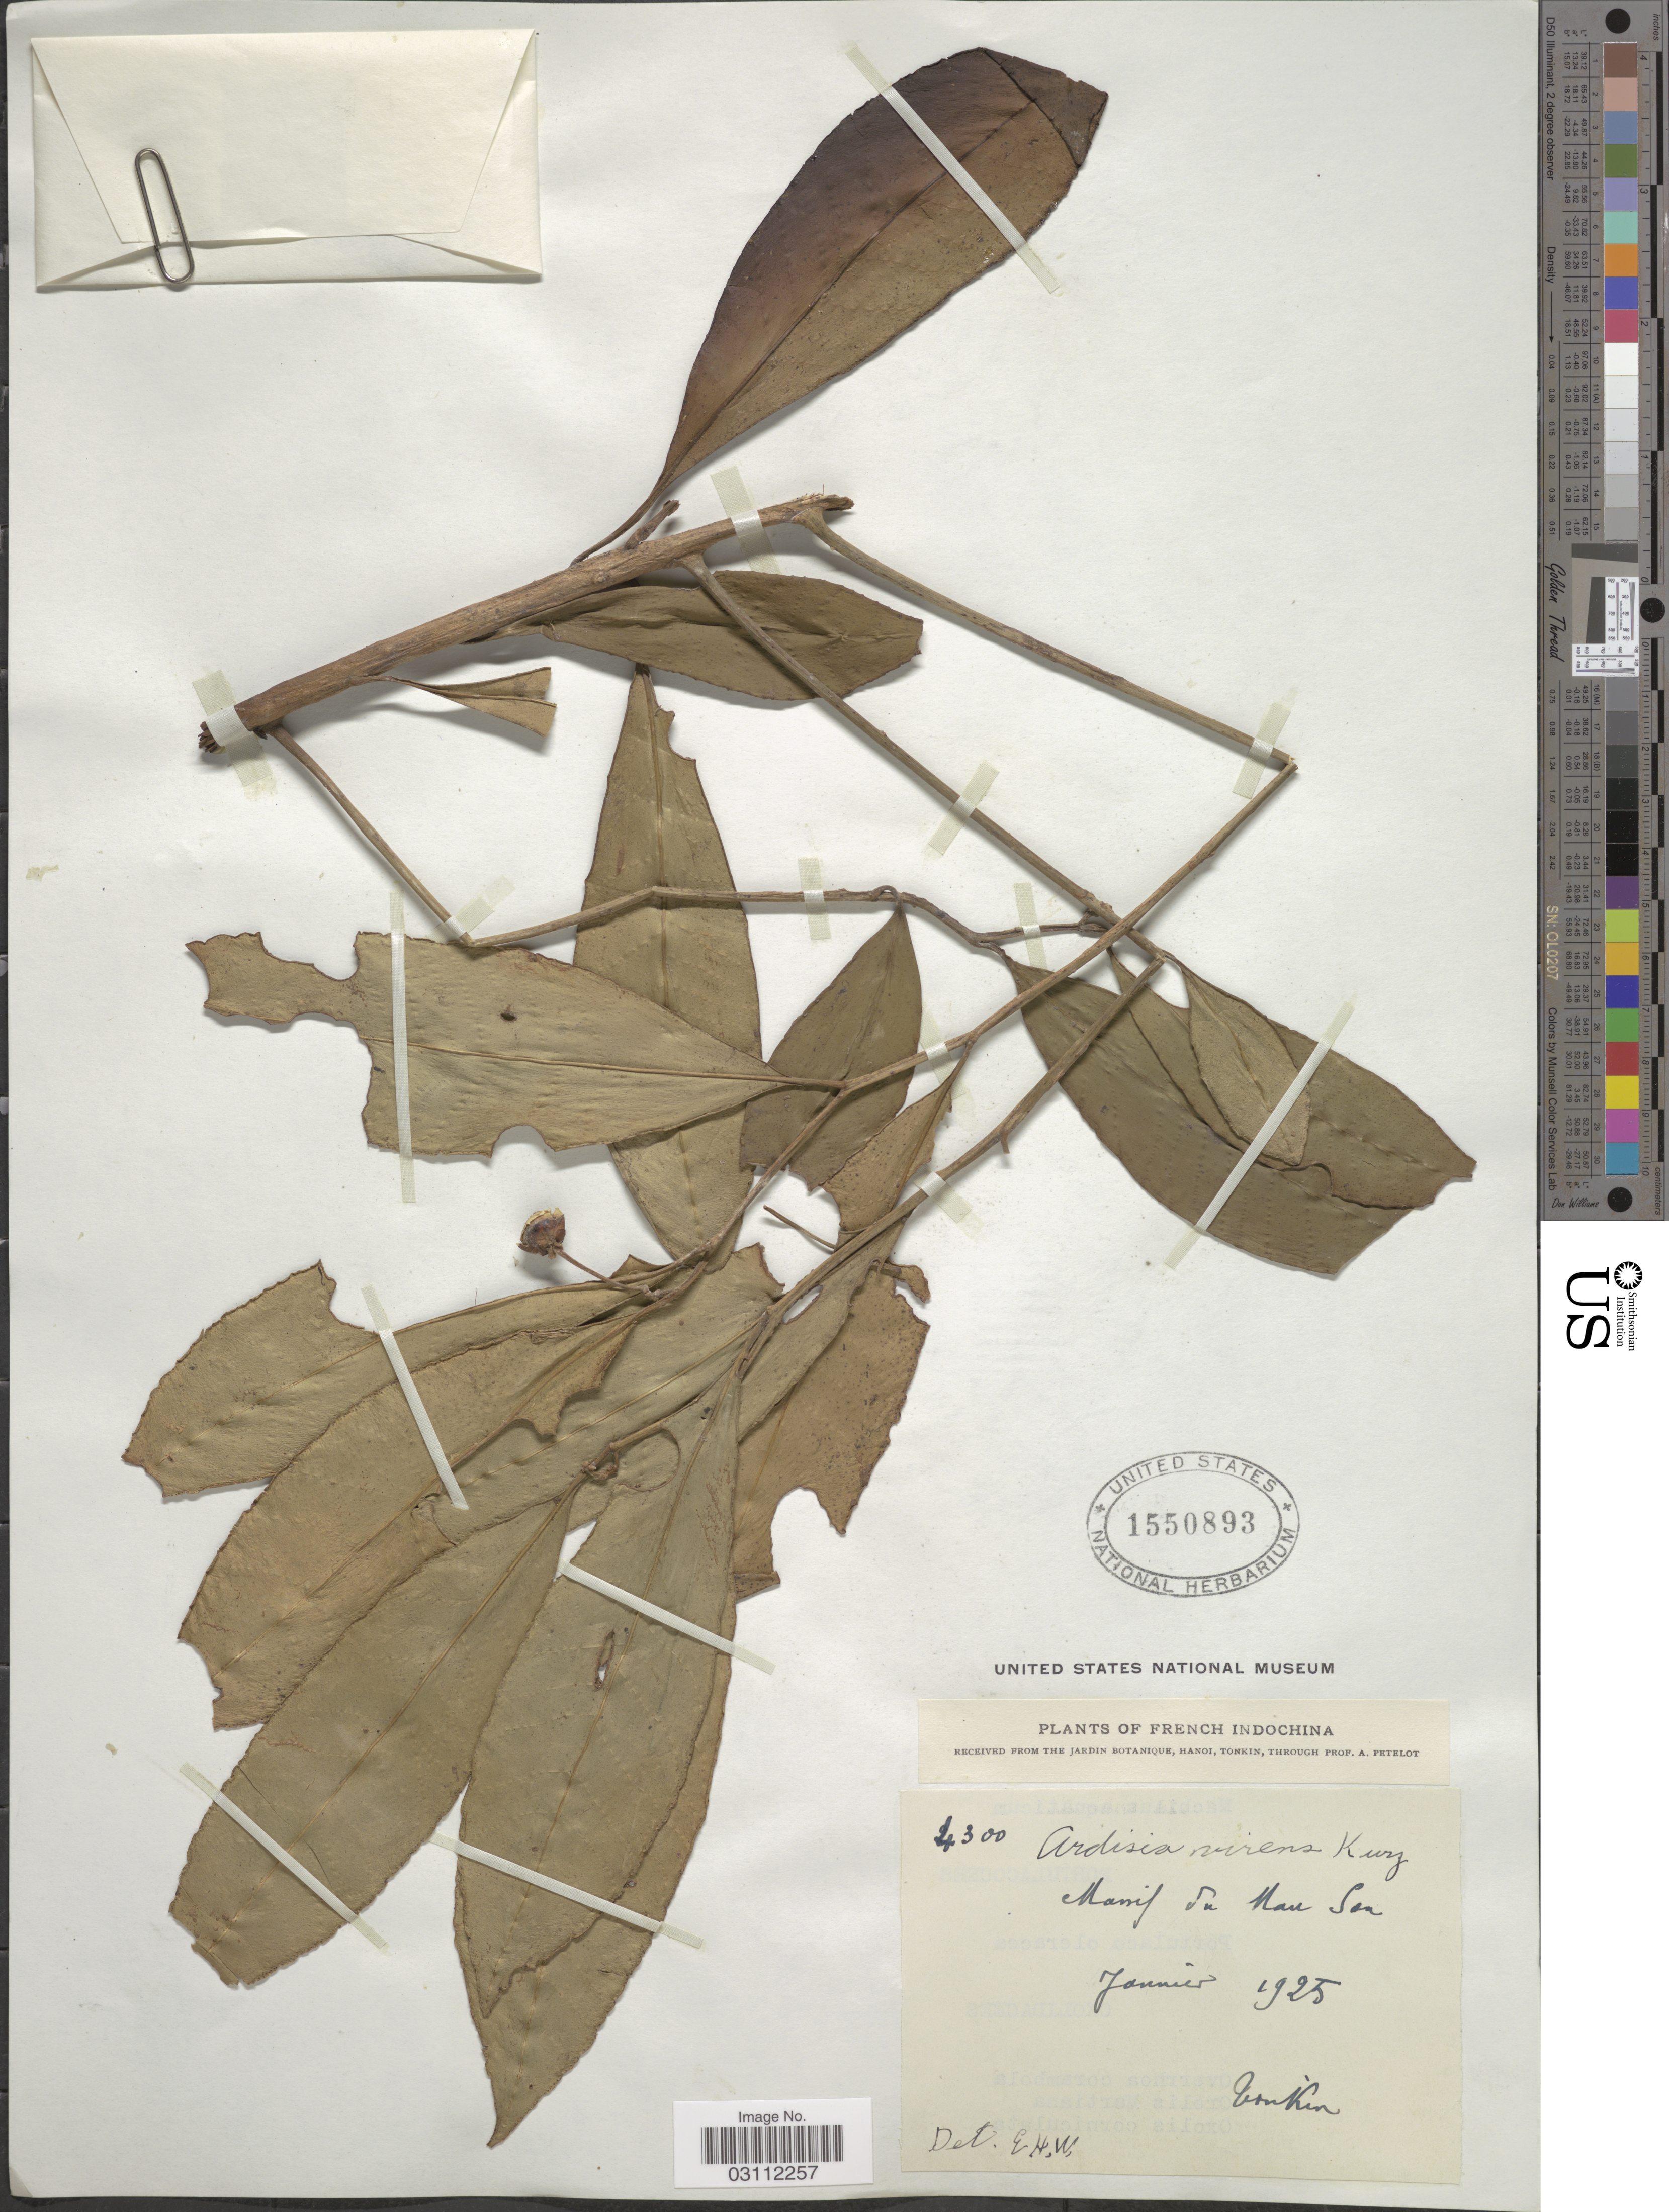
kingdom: Plantae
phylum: Tracheophyta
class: Magnoliopsida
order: Ericales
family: Primulaceae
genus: Ardisia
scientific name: Ardisia virens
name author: Kurz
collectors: A. Petelot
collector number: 4300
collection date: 1925-01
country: Vietnam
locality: French Indochina. Massif du Nau San.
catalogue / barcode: US 1550893